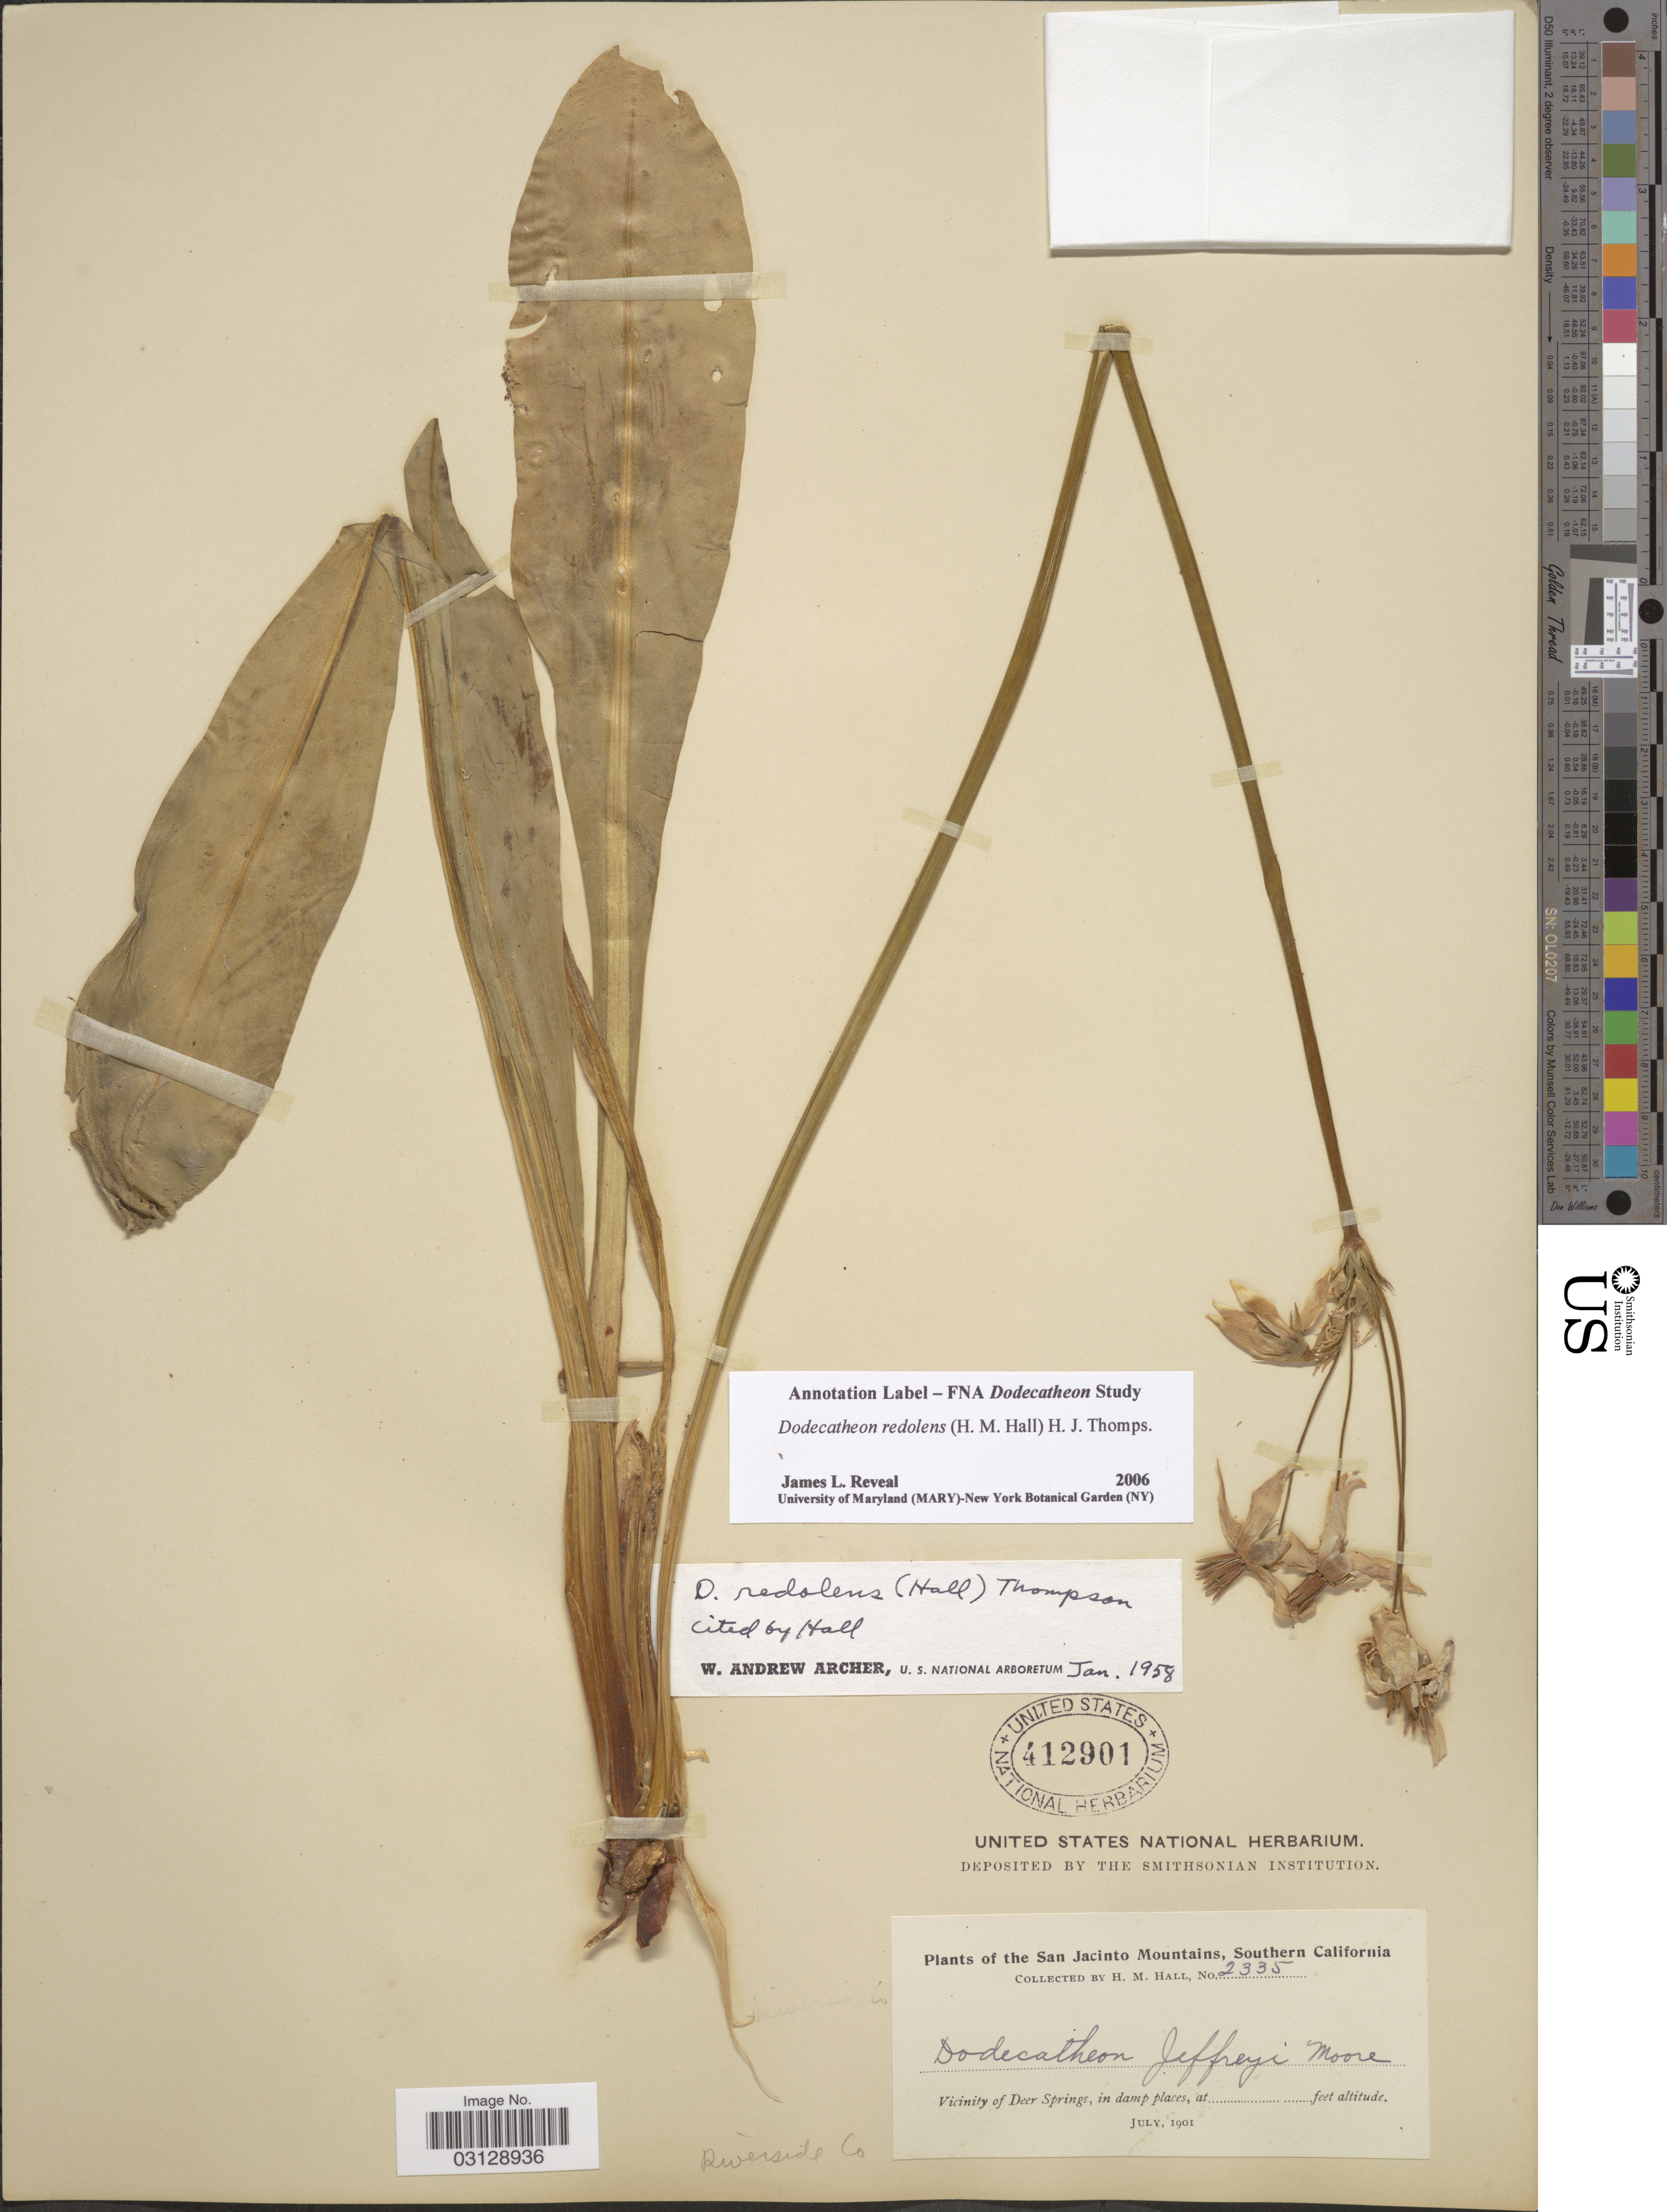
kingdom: Plantae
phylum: Tracheophyta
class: Magnoliopsida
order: Ericales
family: Primulaceae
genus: Dodecatheon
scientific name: Dodecatheon redolens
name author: (H.M. Hall) H.J. Thomps.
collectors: H. M. Hall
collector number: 2335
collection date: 1901-07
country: United States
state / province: California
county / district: Riverside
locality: San Jacinto Mountains, Southern California. Vicinity of Deer Springs, in damp places. Riverside Co.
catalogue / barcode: US 412901